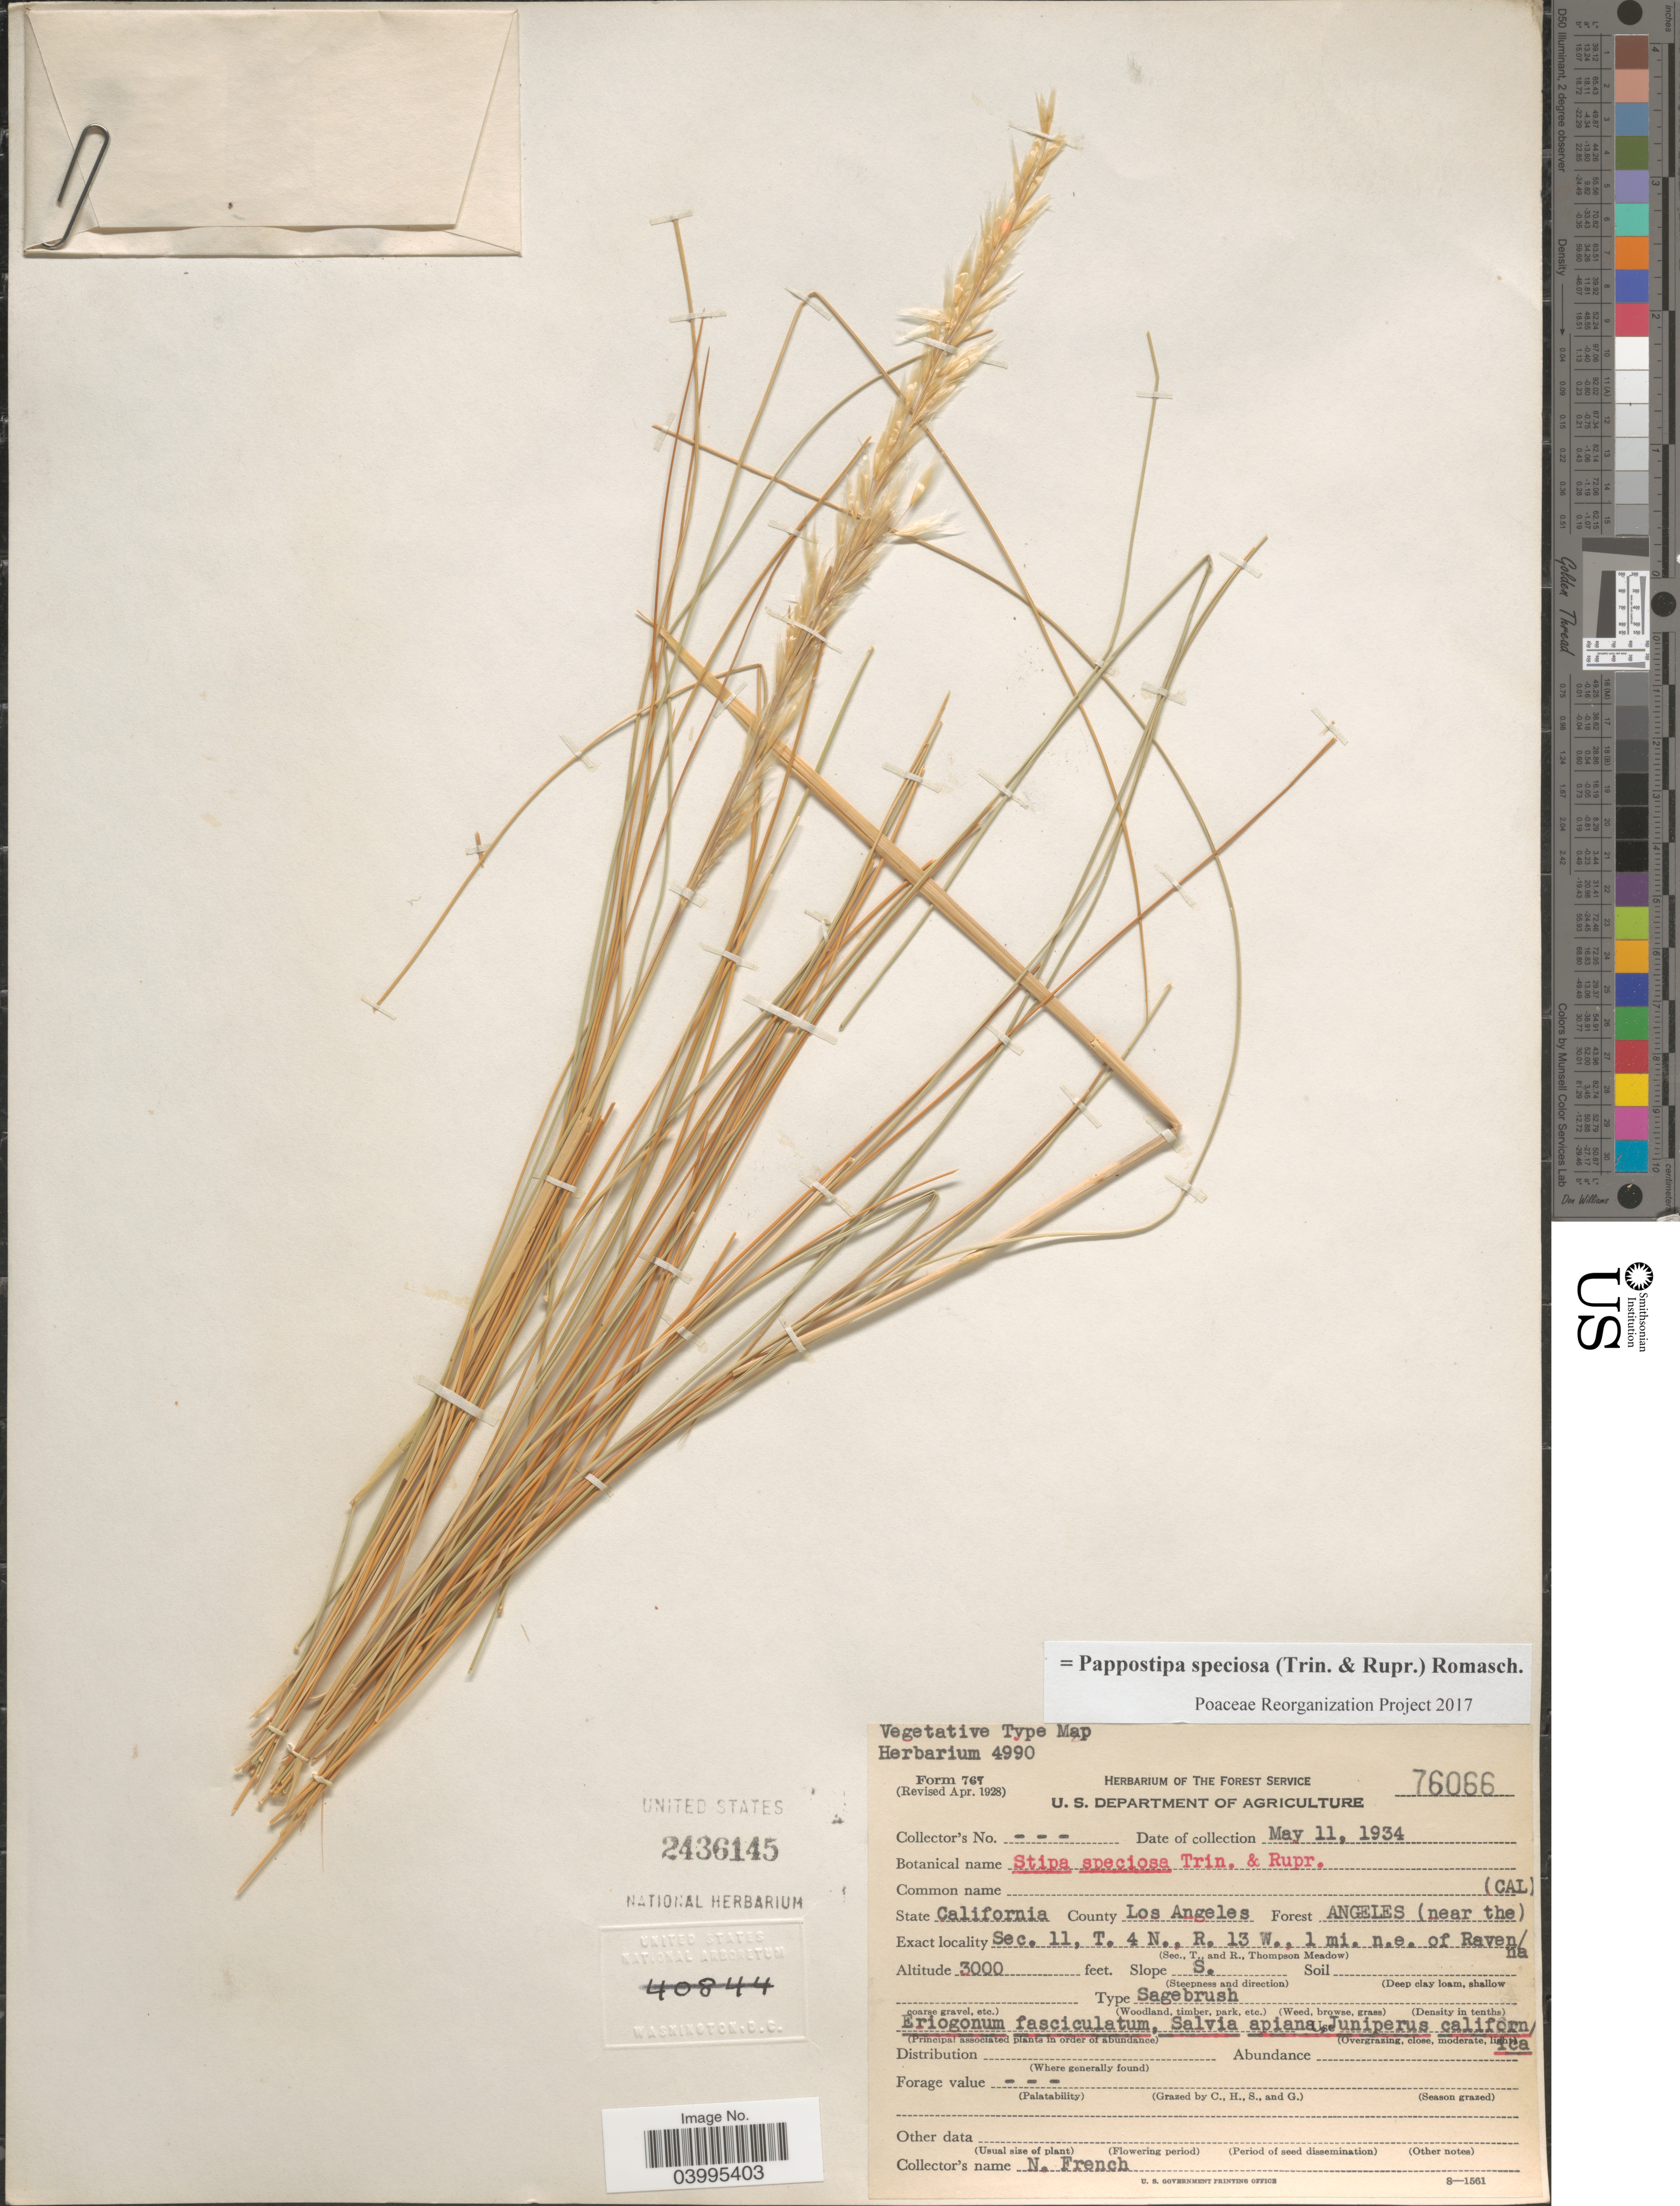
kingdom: Plantae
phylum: Tracheophyta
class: Liliopsida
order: Poales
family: Poaceae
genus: Pappostipa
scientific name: Pappostipa speciosa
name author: (Trin. & Rupr.) Romasch.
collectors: N. French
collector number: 76066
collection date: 1934-05-11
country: United States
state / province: California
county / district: Los Angeles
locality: County Los Angeles. Forest Angeles (Near the) (CAL). Sec. 11, T. 4 N., R. 13 W., 1 mi. n.e. of Raven/na.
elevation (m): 914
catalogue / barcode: US 2436145